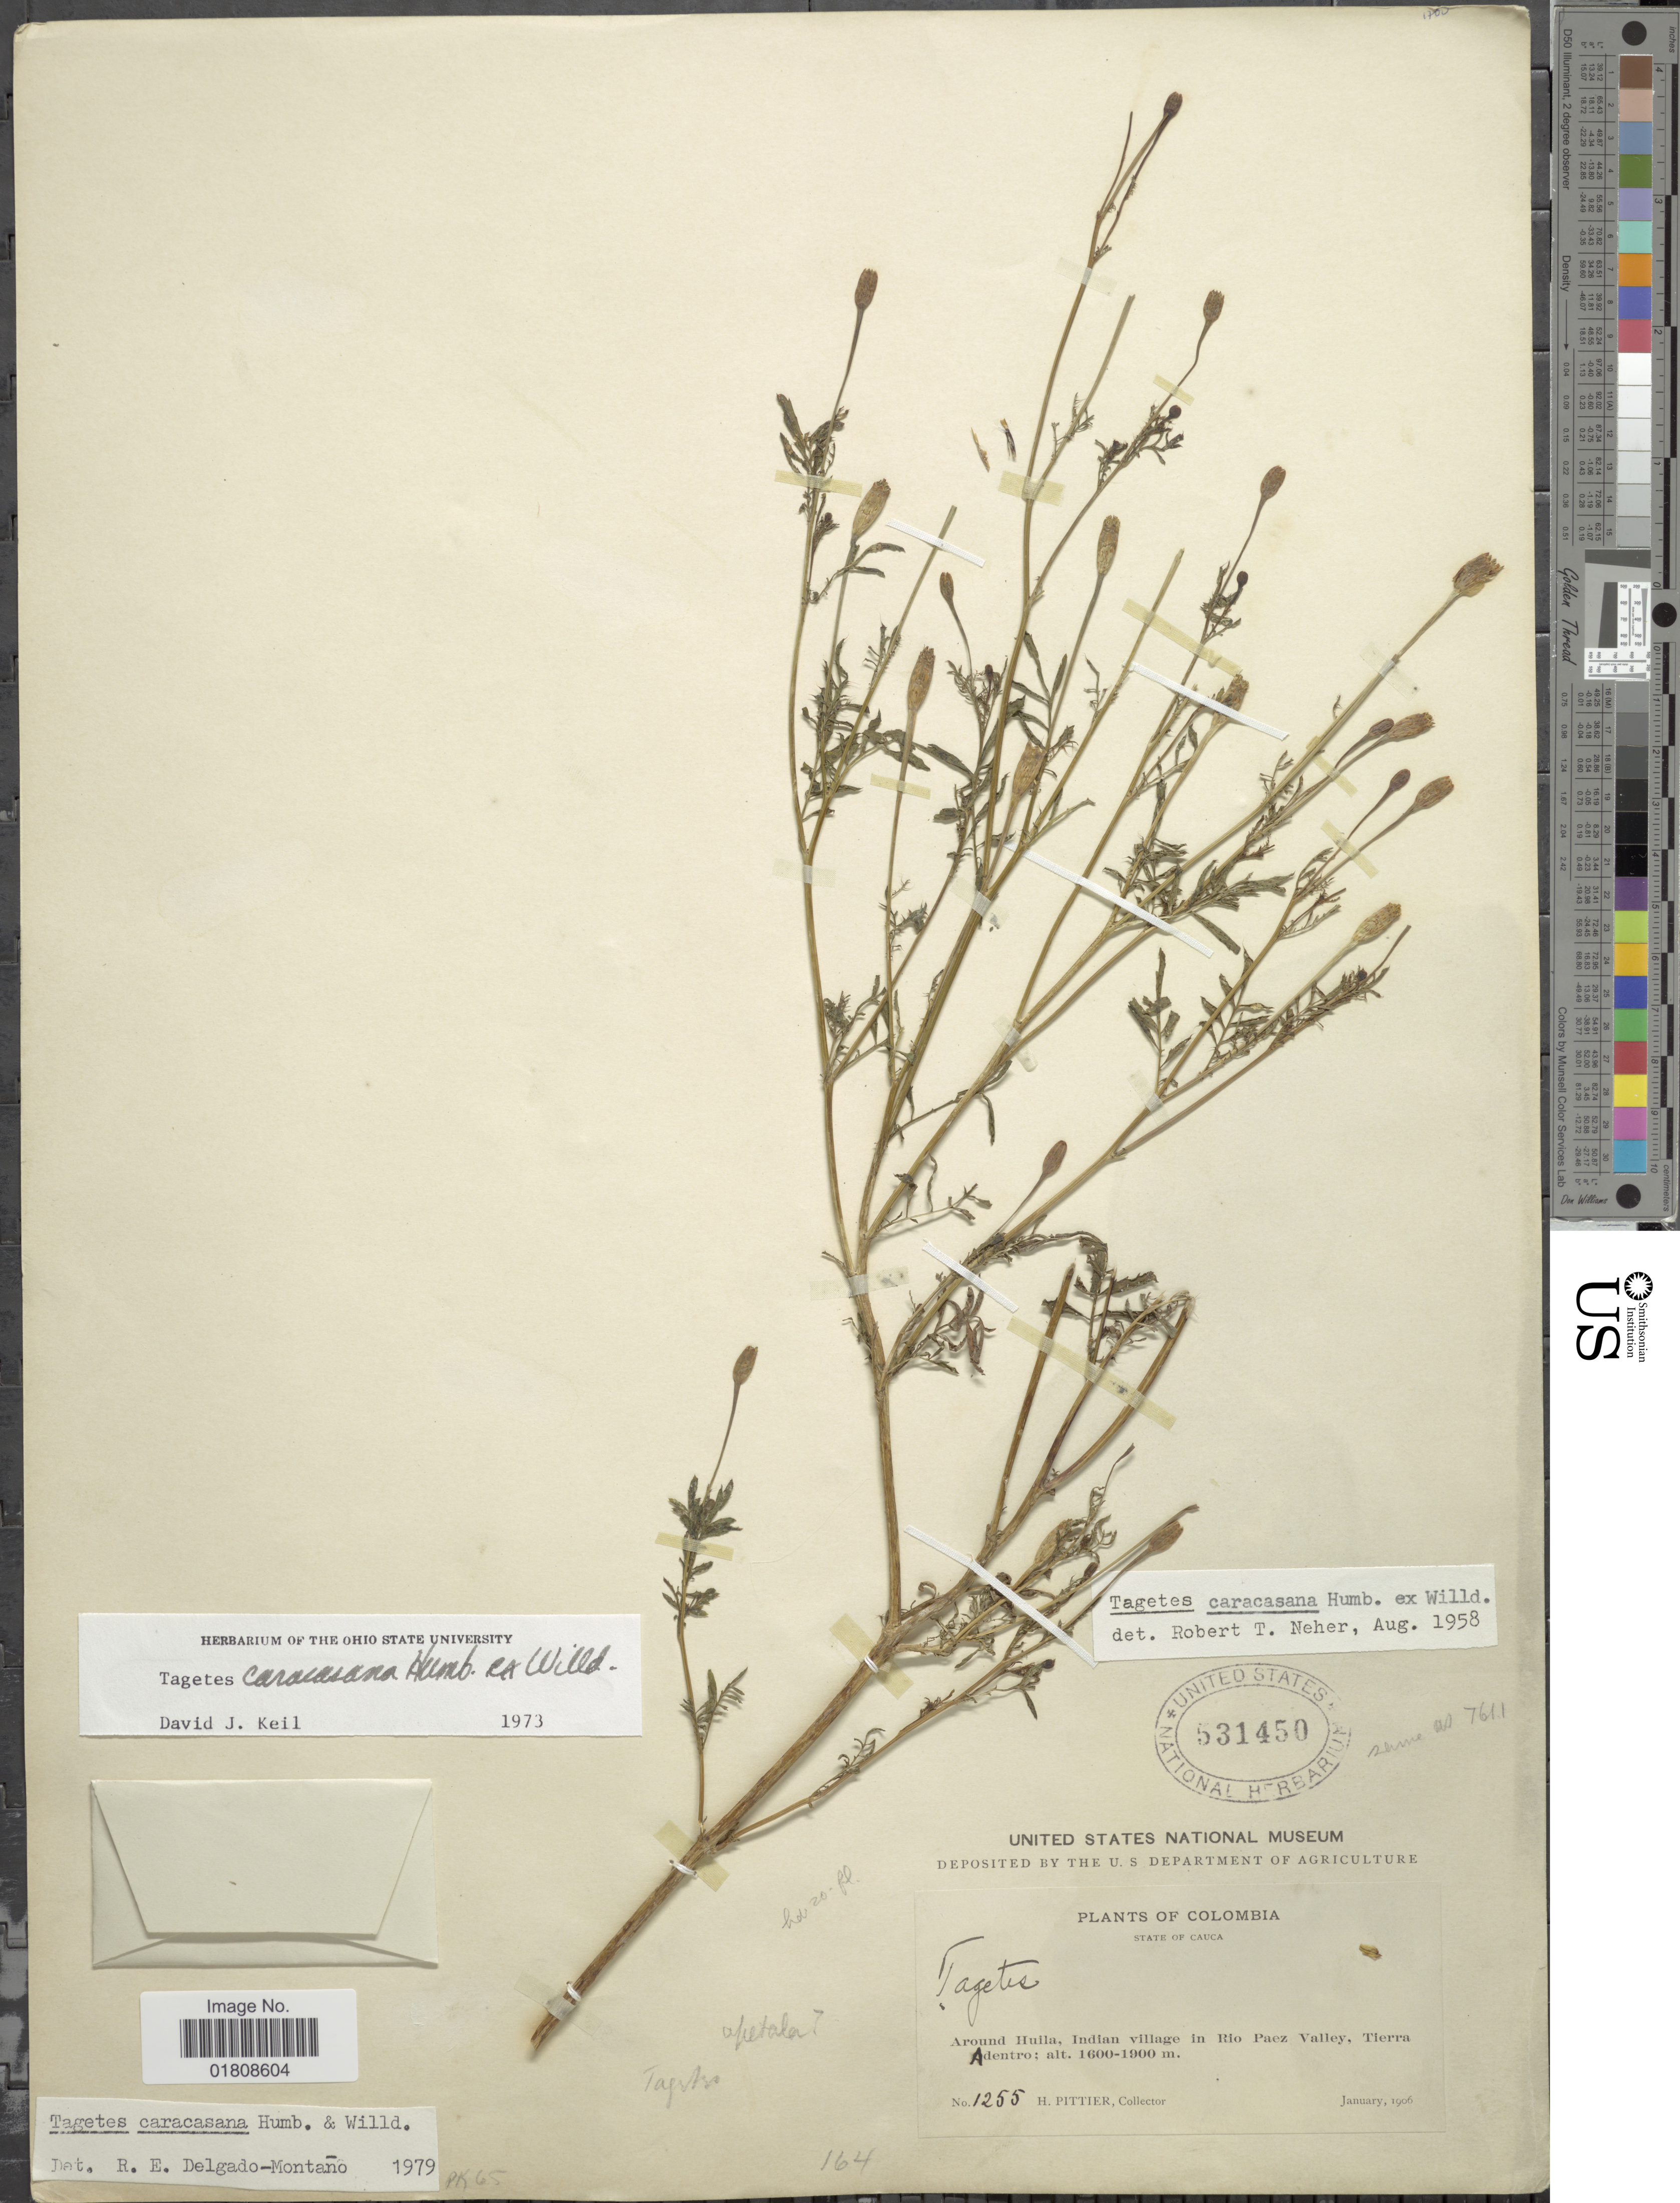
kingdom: Plantae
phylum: Tracheophyta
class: Magnoliopsida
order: Asterales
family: Asteraceae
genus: Tagetes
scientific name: Tagetes caracasana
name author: Humb. ex Willd.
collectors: H. F. Pittier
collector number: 1255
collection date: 1906-01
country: Colombia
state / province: Cauca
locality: Around Huila, Indian village in Rio Paez Valley, Tierra Adentro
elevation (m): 1600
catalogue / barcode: US 531450